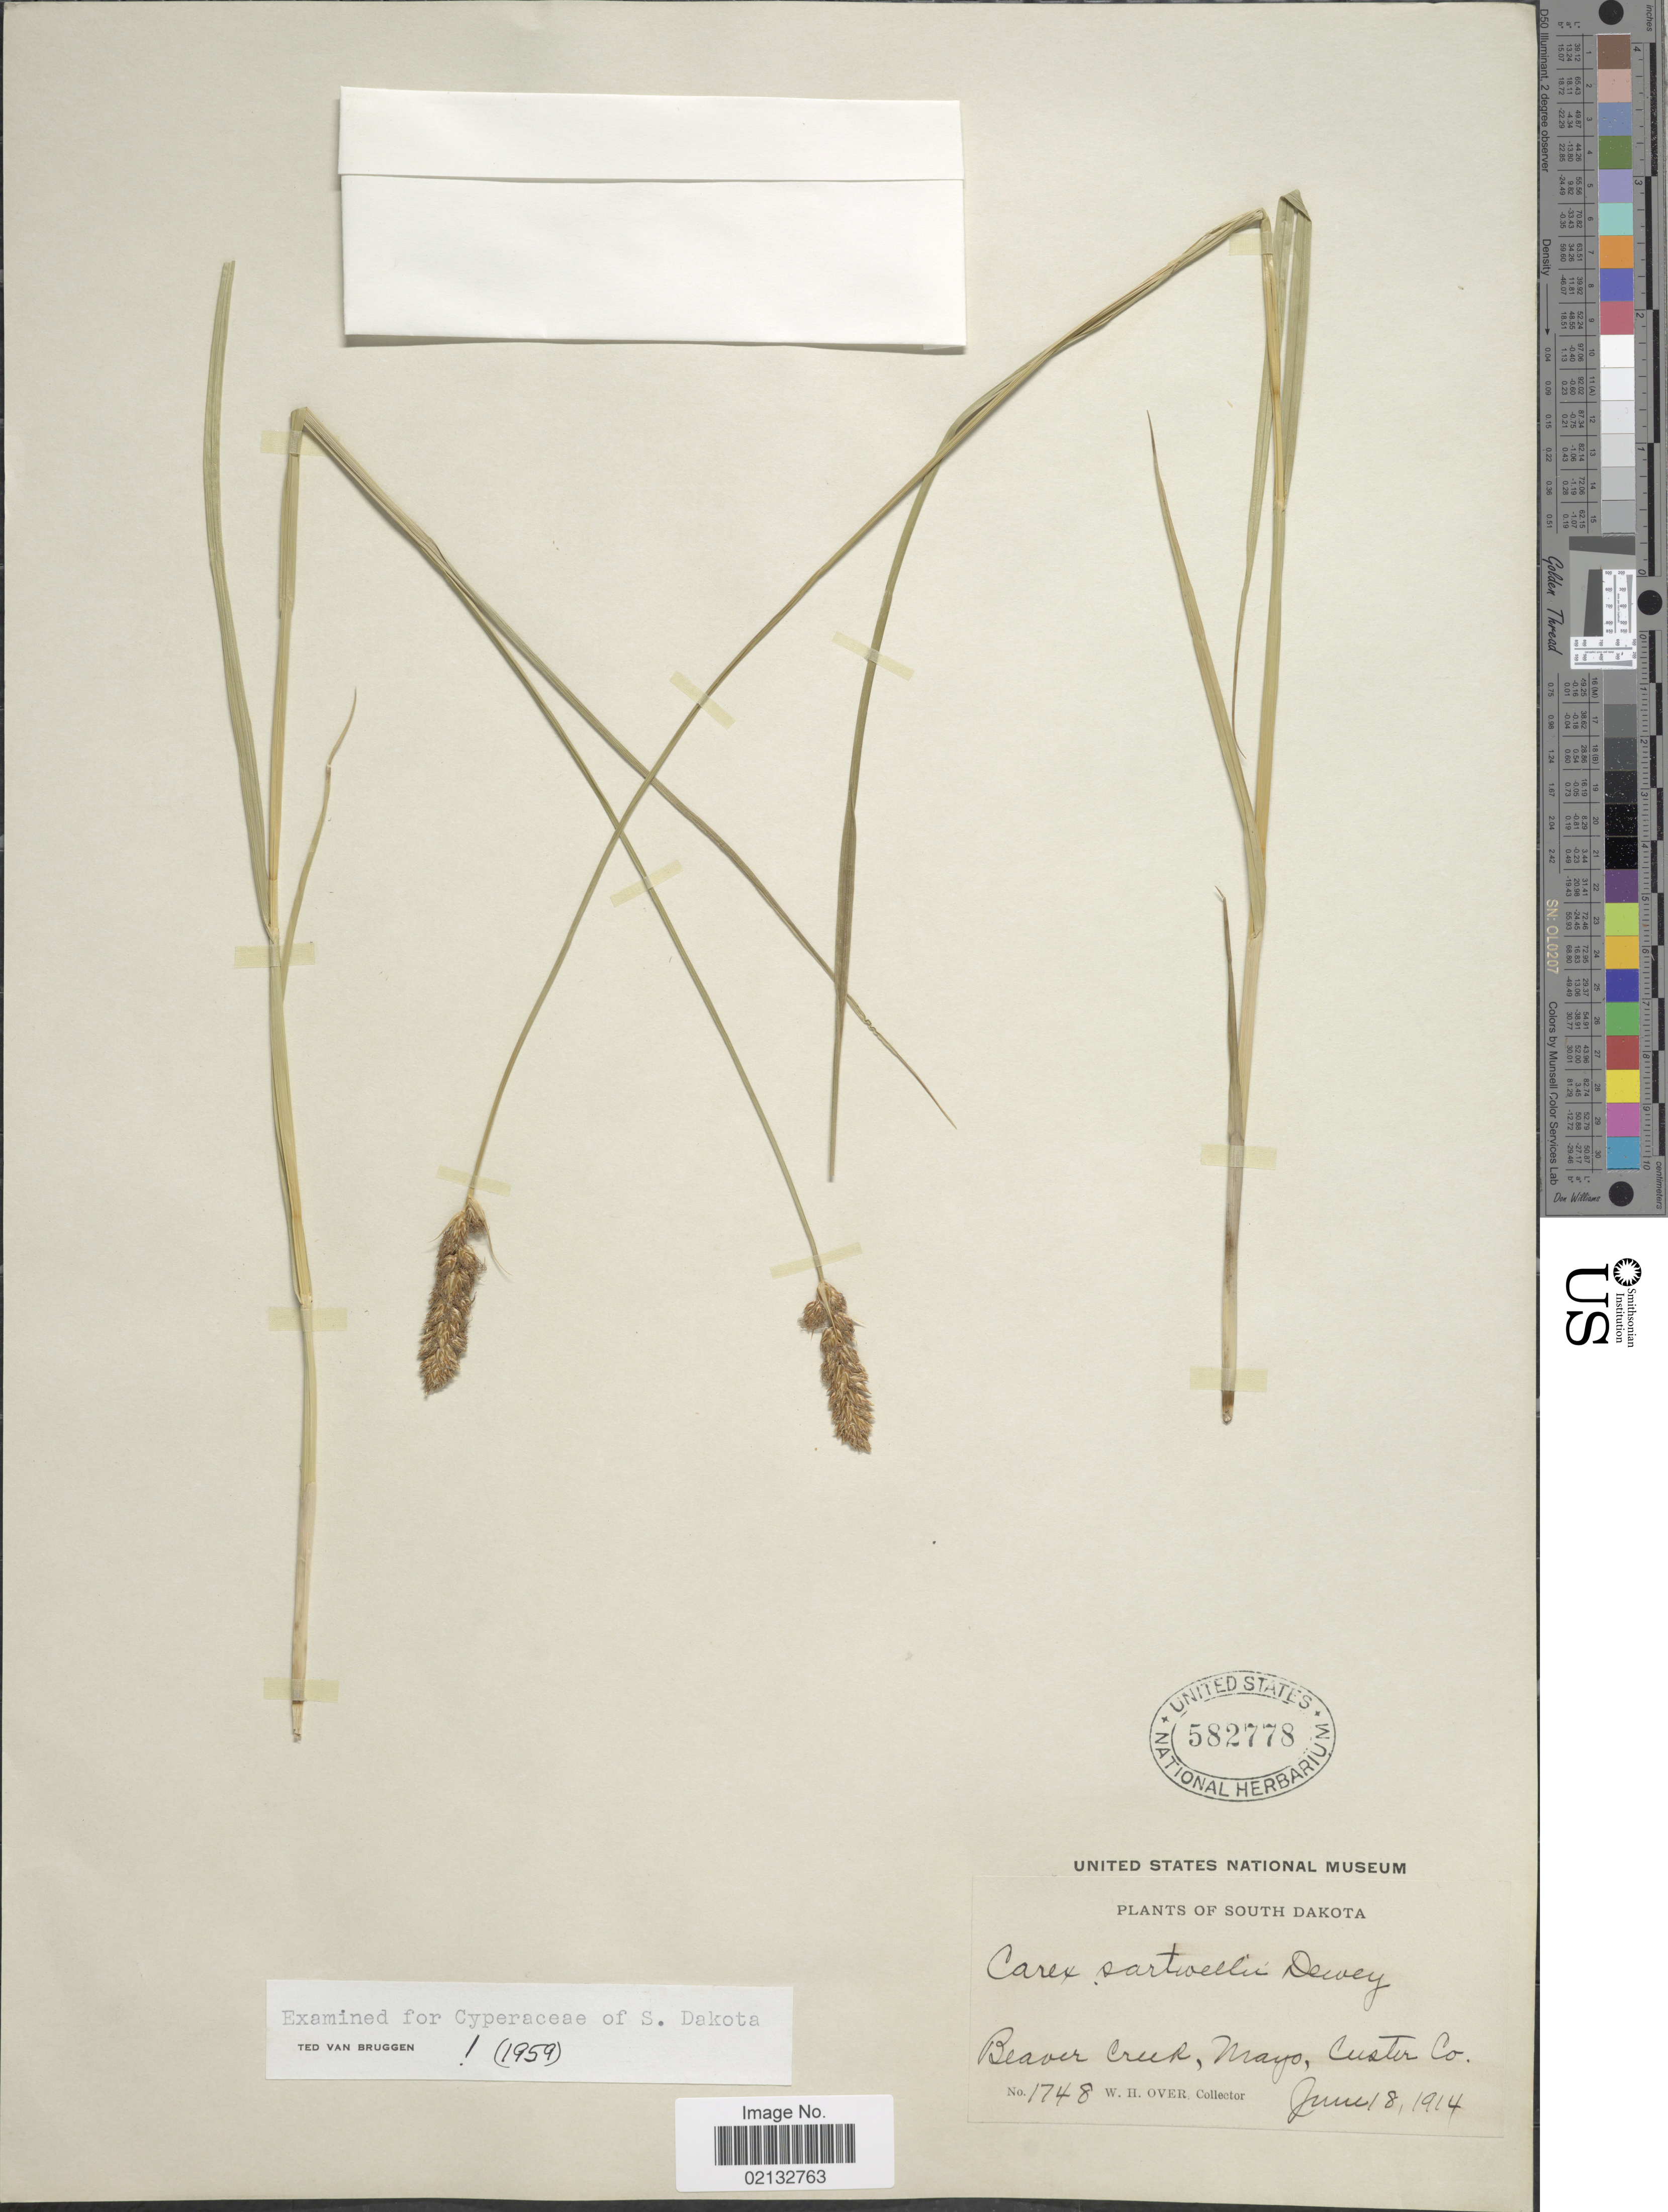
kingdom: Plantae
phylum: Tracheophyta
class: Liliopsida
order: Poales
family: Cyperaceae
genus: Carex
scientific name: Carex sartwellii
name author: Dewey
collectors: W. Over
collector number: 1748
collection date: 1914-06-18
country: United States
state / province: South Dakota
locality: Beaver Creek, Mayo, Custer Co.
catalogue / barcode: US 582778